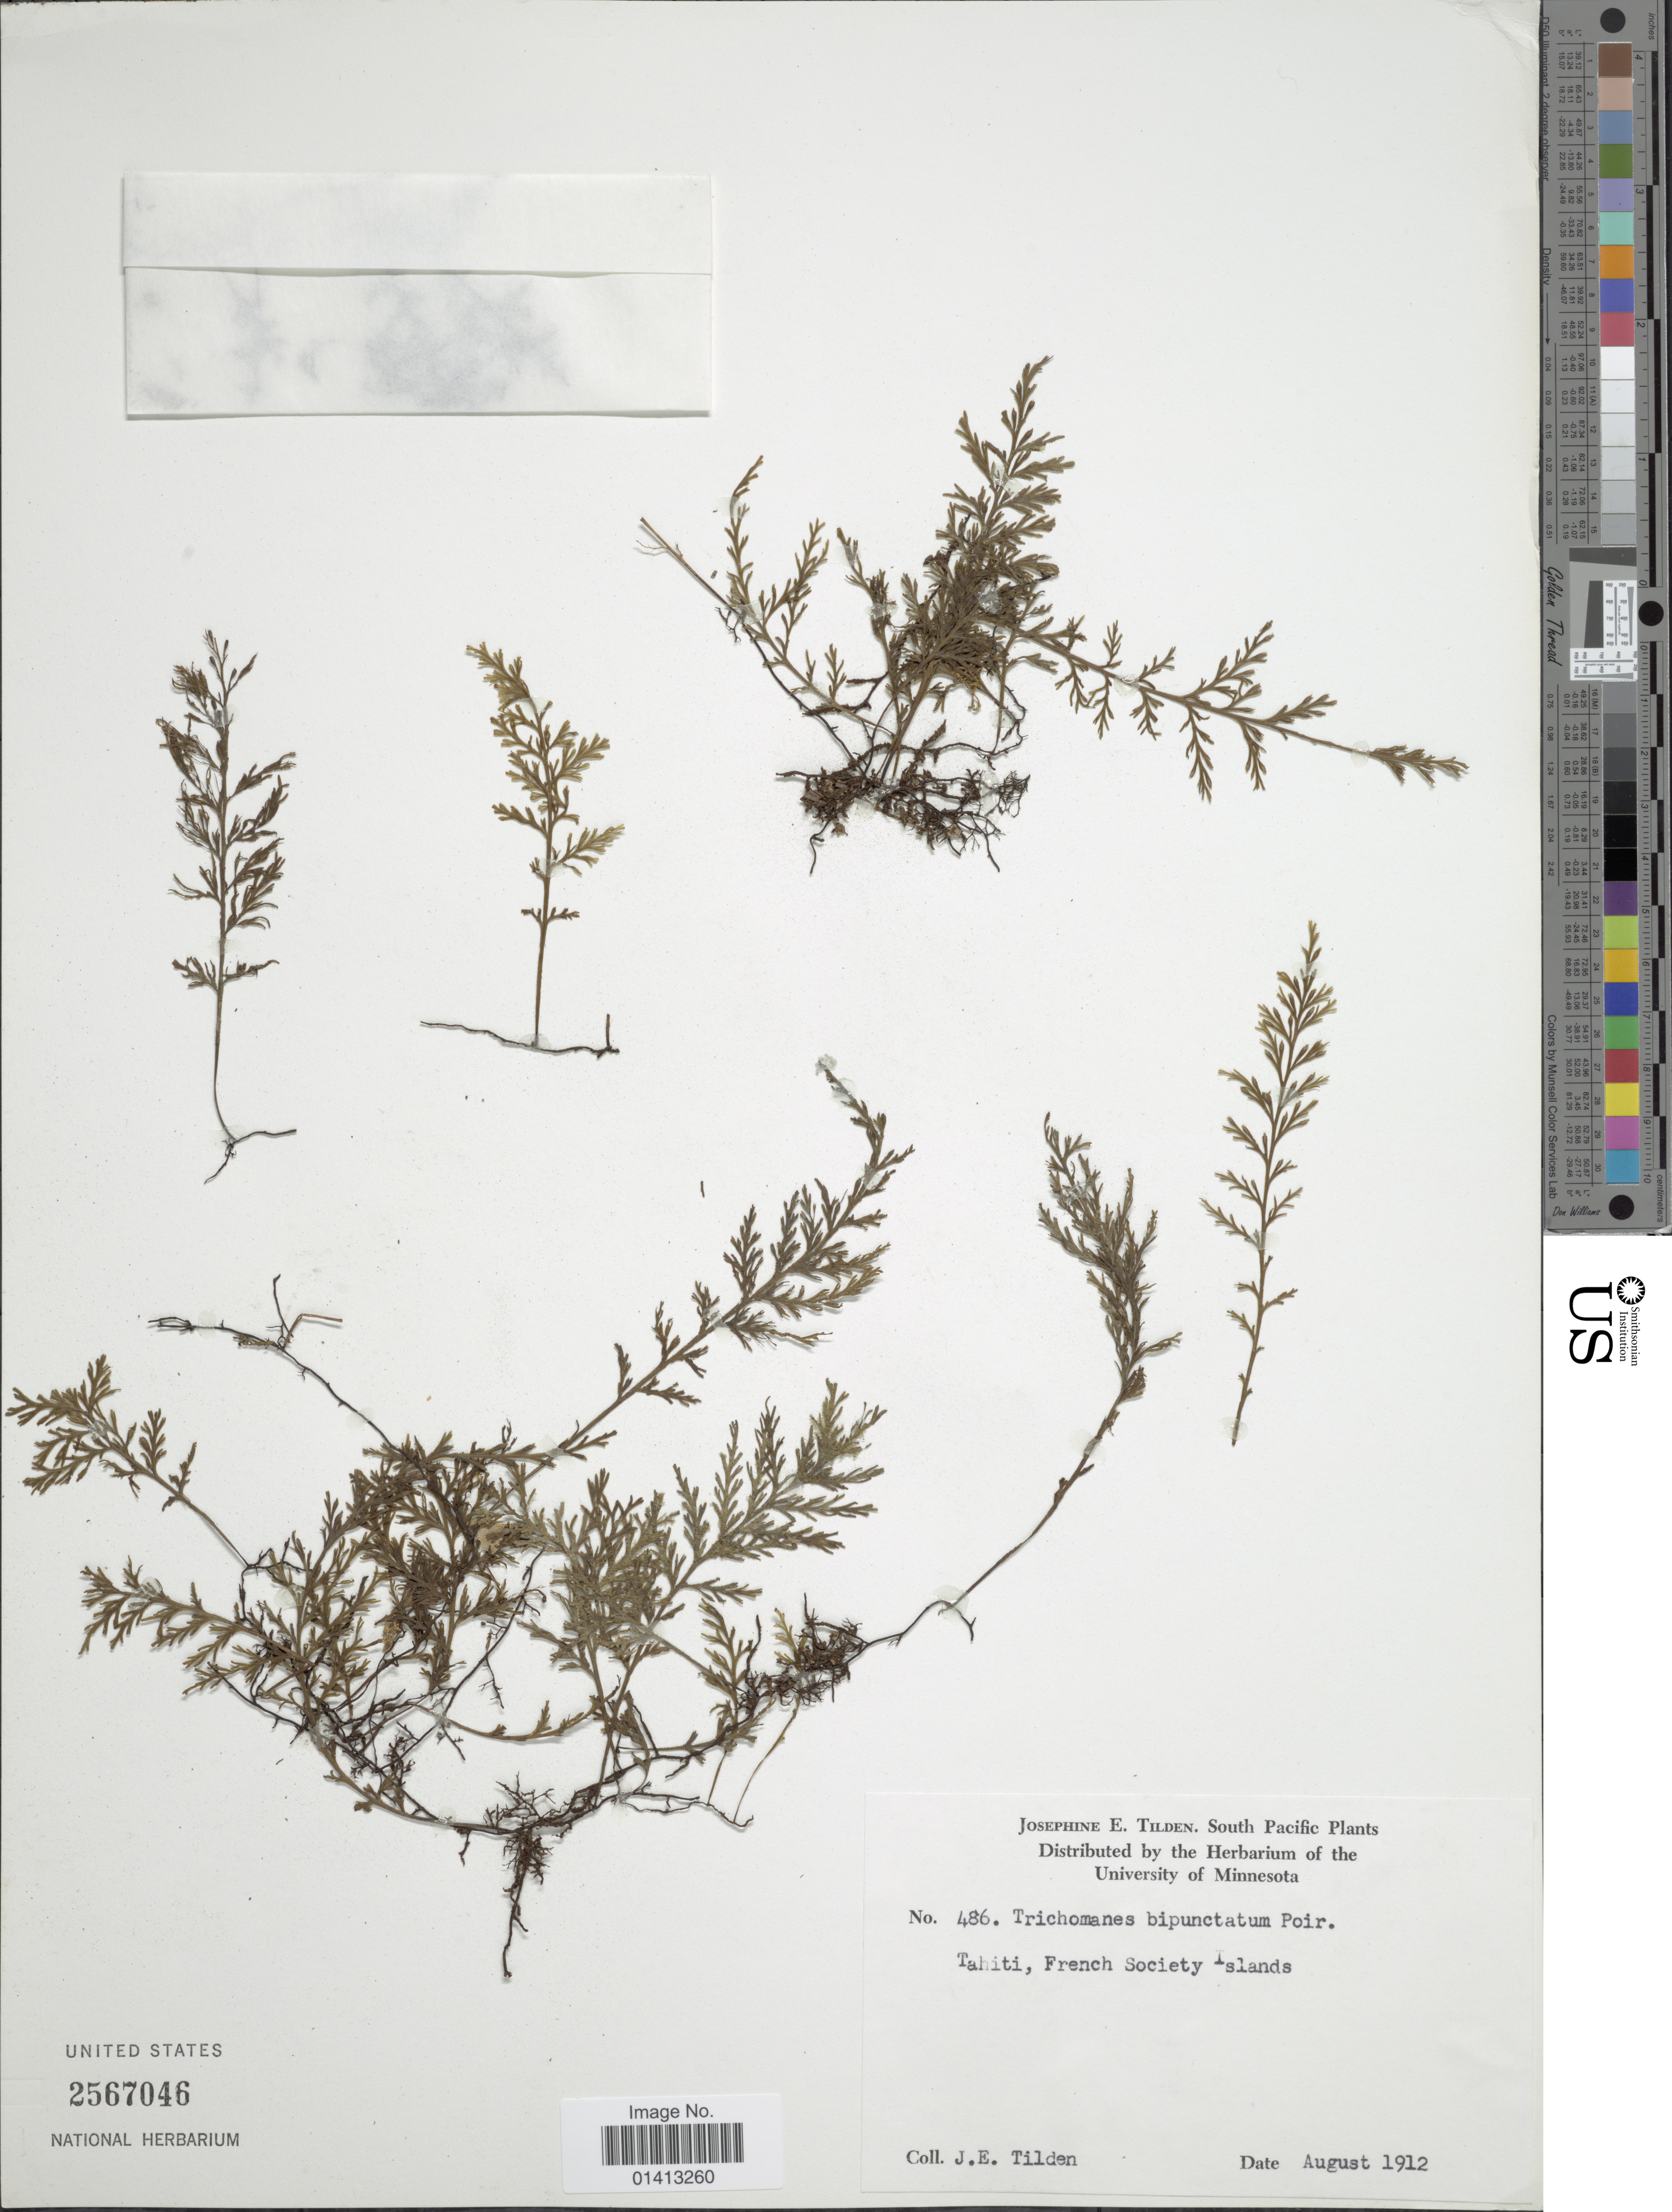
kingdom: Plantae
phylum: Tracheophyta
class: Polypodiopsida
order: Hymenophyllales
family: Hymenophyllaceae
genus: Crepidomanes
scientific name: Crepidomanes bipunctatum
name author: (Poir.) Copel.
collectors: J. E. Tilden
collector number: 486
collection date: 1912-08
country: French Polynesia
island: Tahiti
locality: Tahiti, French Society Islands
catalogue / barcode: US 2567046